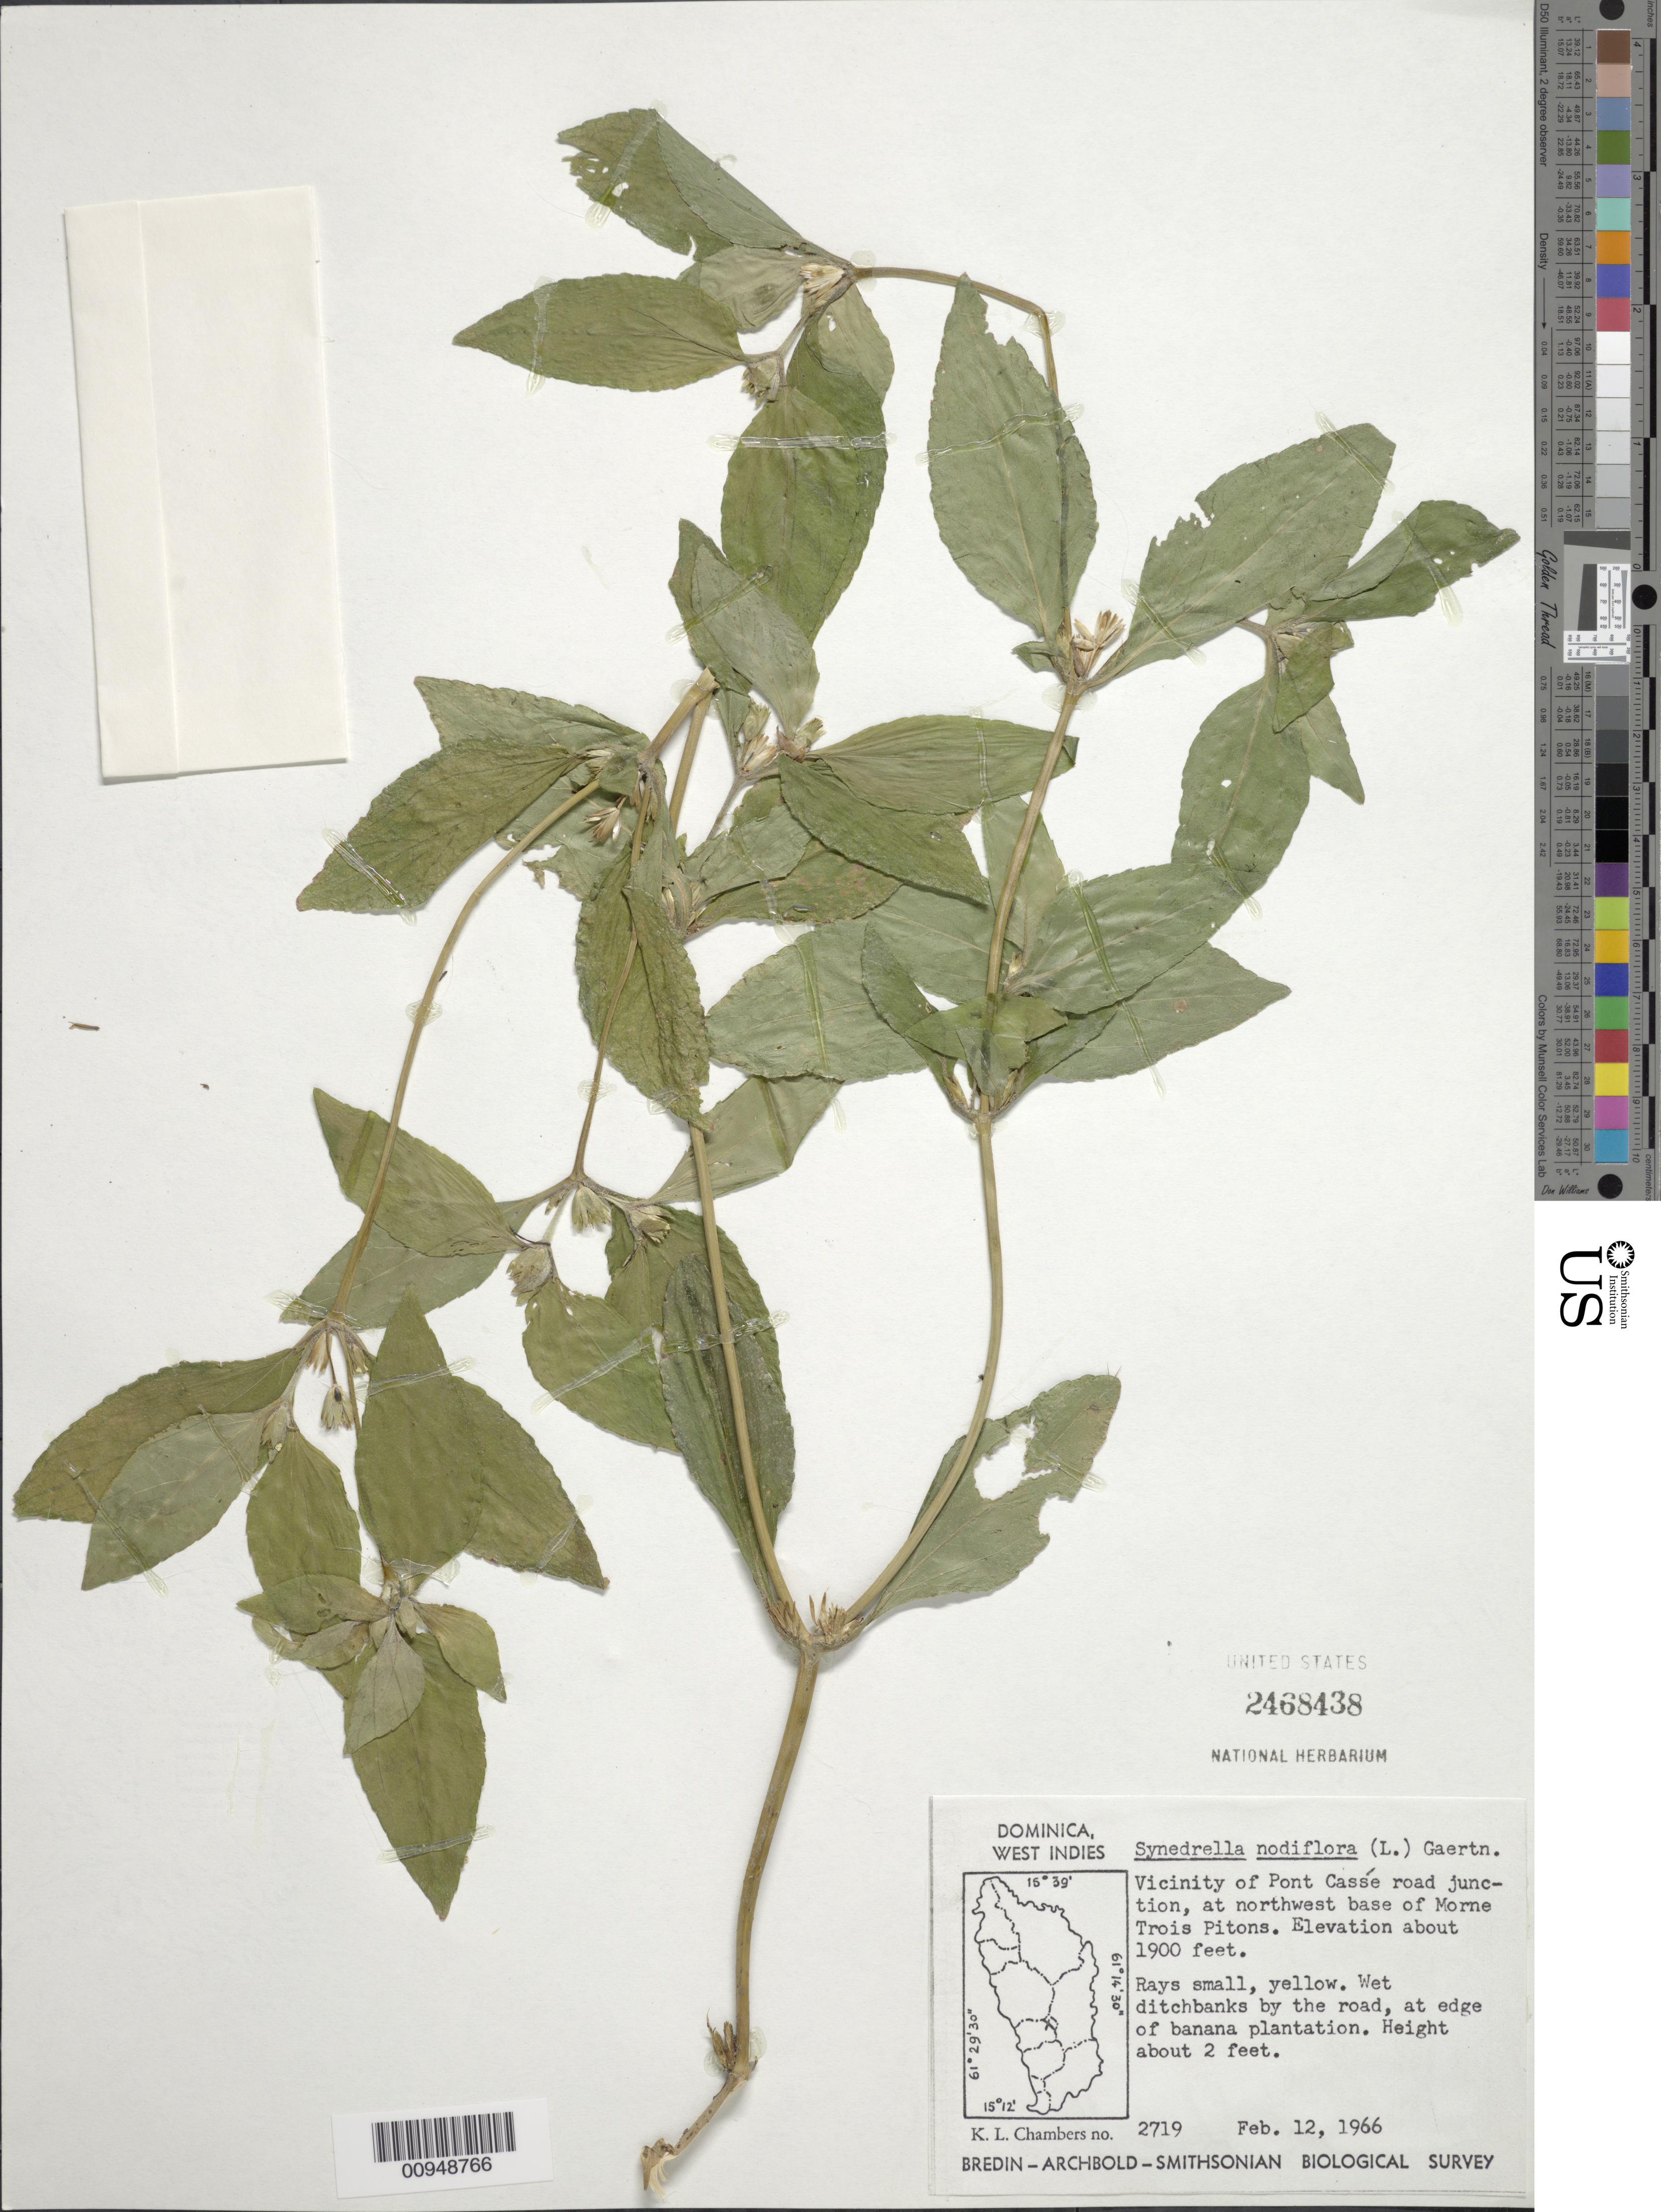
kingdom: Plantae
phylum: Tracheophyta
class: Magnoliopsida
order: Asterales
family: Asteraceae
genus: Synedrella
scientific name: Synedrella nodiflora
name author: (L.) Gaertn.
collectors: K. L. Chambers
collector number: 2719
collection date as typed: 12 Feb 1966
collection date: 1966-02-12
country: Dominica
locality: Vicinity of Pont Cassé Road, junction at northwest base of Morne Trois Pitons, edge of banana plantation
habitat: Wet ditchbanks by the road, at edge of banana plantation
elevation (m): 579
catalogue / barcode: US 2468438